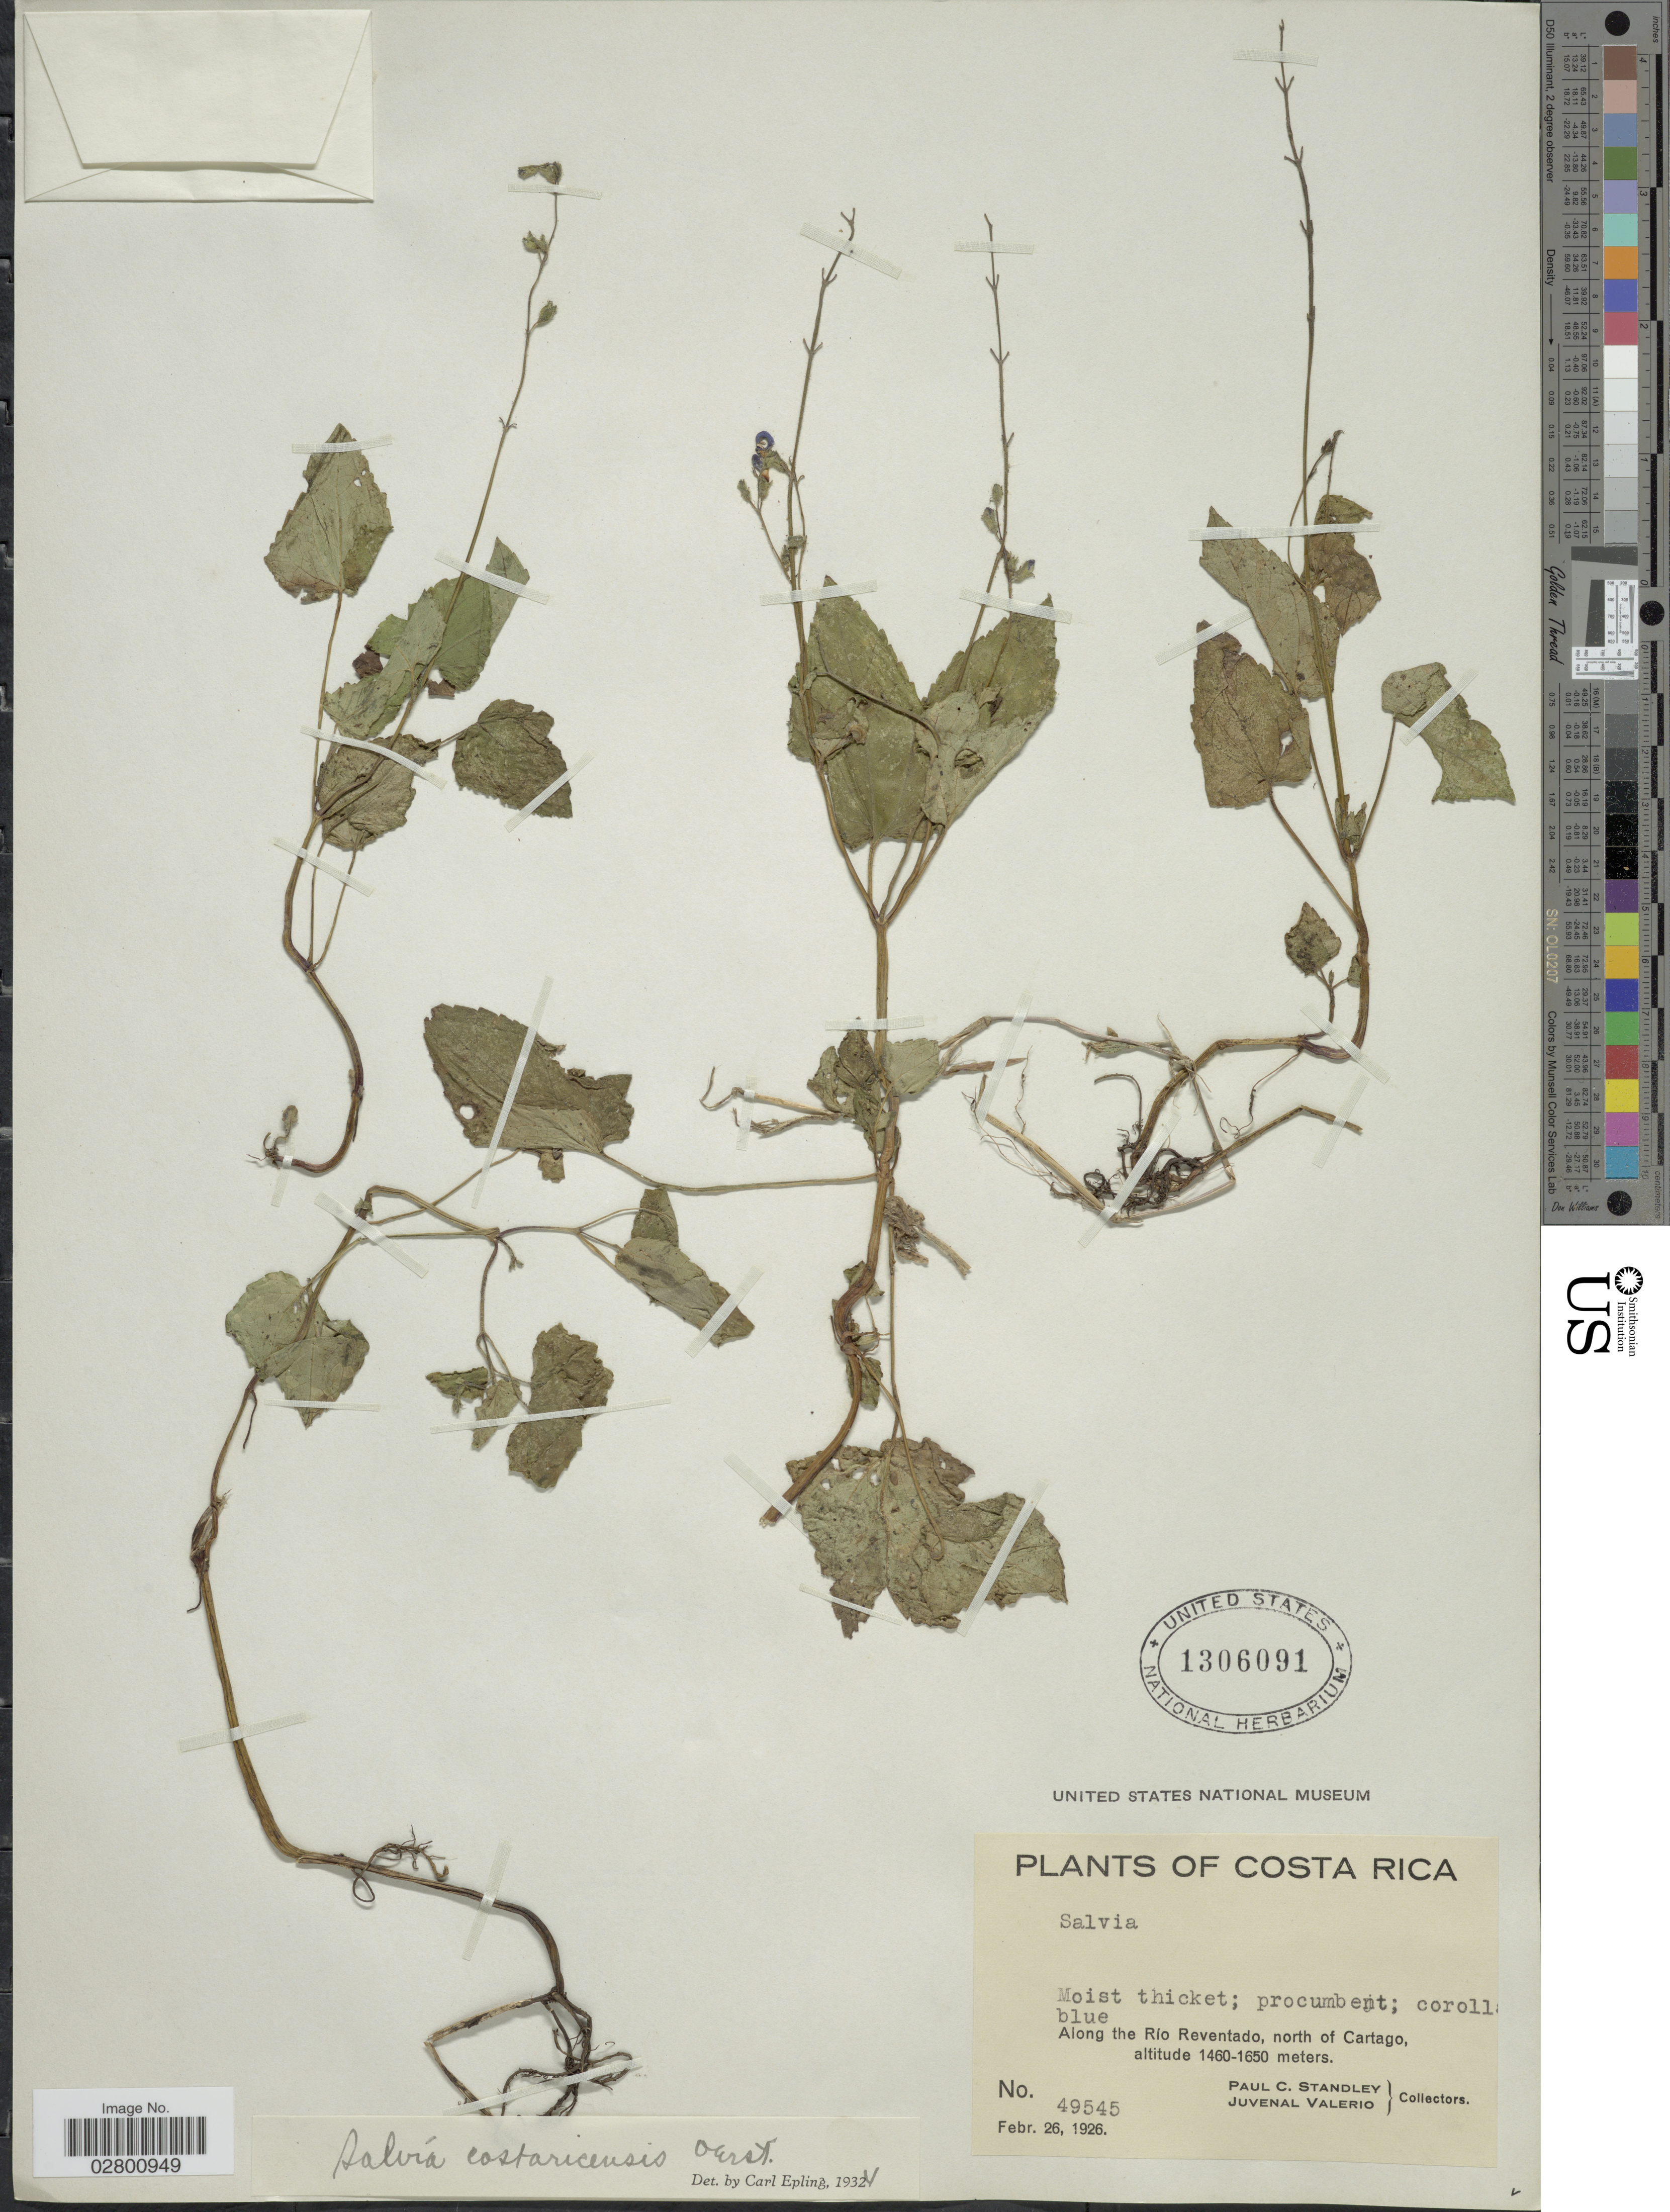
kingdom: Plantae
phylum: Tracheophyta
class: Magnoliopsida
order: Lamiales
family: Lamiaceae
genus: Salvia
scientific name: Salvia costaricensis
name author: Oerst.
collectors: P. C. Standley & J. Valerio R.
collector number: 49545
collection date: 1926-02-26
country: Costa Rica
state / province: Cartago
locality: Along the Río Reventado, north of Cartago.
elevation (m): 1460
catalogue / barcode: US 1306091